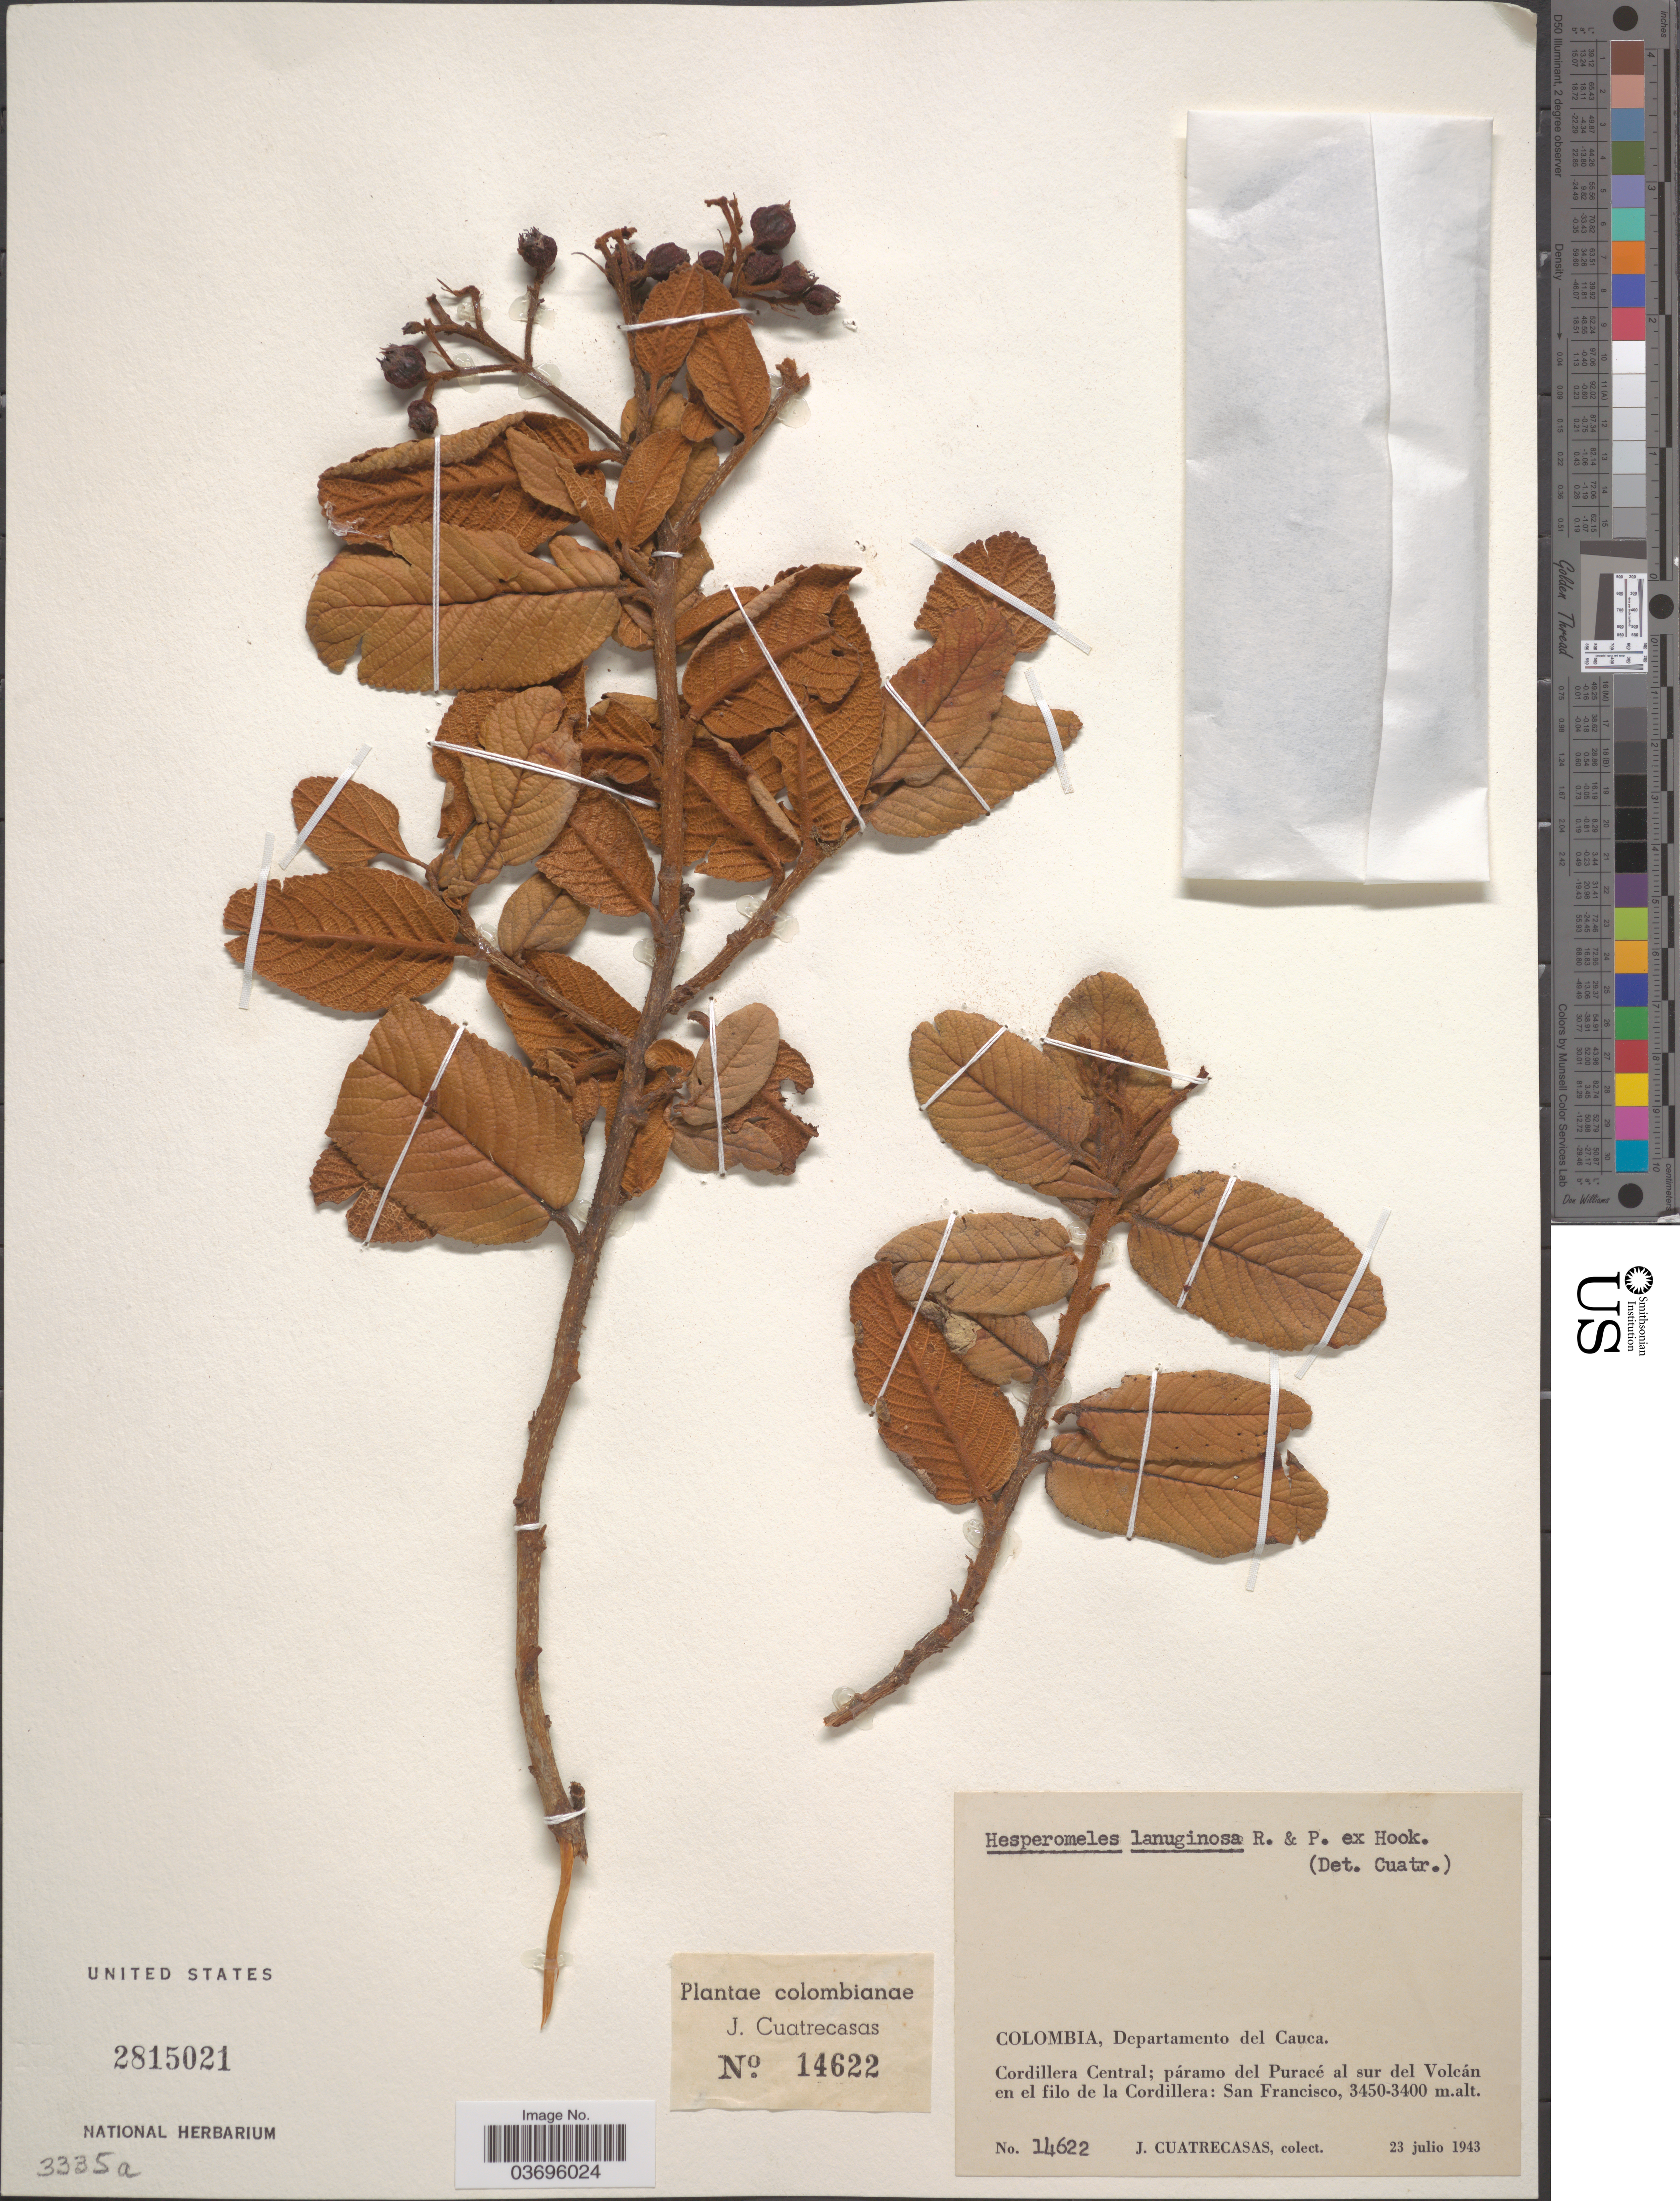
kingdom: Plantae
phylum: Tracheophyta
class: Magnoliopsida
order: Rosales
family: Rosaceae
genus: Hesperomeles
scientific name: Hesperomeles ferruginea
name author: (Juss. ex Pers.) Benth.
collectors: J. Cuatrecasas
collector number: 14622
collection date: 1943-07-23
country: Colombia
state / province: Cauca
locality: Departamento del Cauca. Cordillera Central; páramo del Puracé, al sur del Volcán en el filo de la Cordillera: San Francisco.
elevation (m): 3400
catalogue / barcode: US 2815021